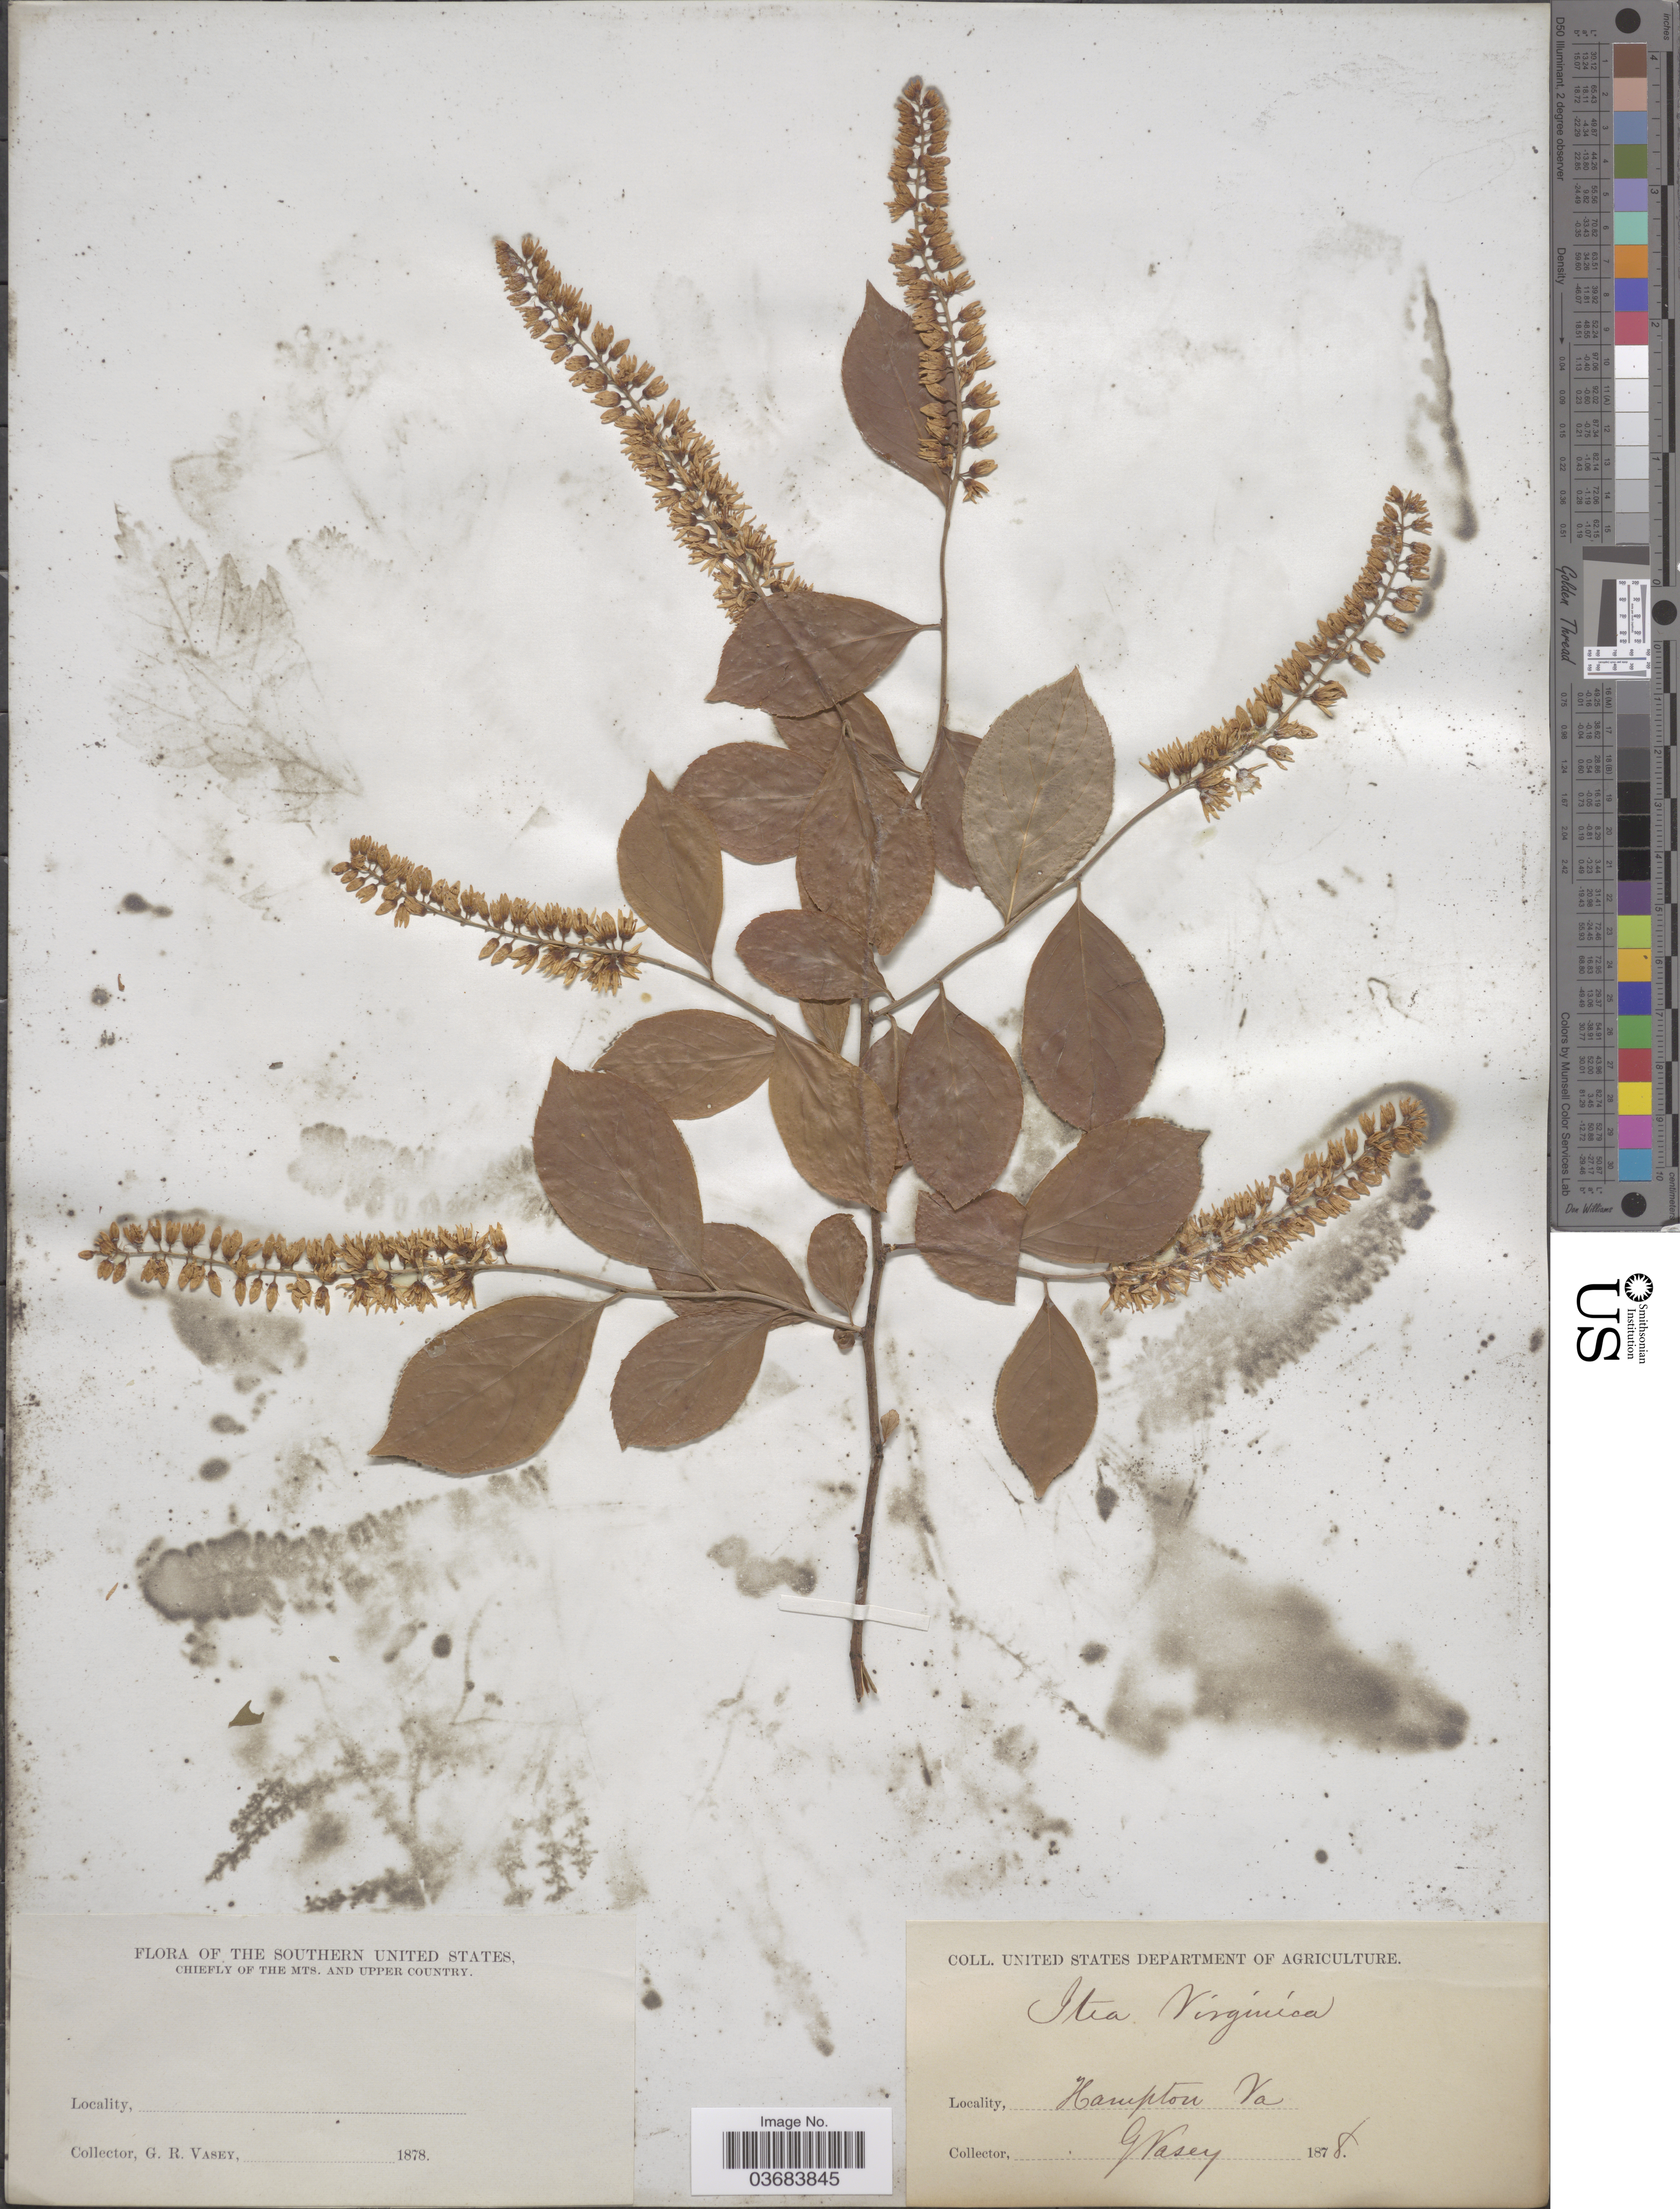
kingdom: Plantae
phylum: Tracheophyta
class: Magnoliopsida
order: Saxifragales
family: Iteaceae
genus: Itea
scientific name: Itea virginica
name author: L.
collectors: G. R. Vasey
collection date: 1878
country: United States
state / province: Virginia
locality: Southern United States. Chiefly of the Mts. and Upper Country. Hampton.